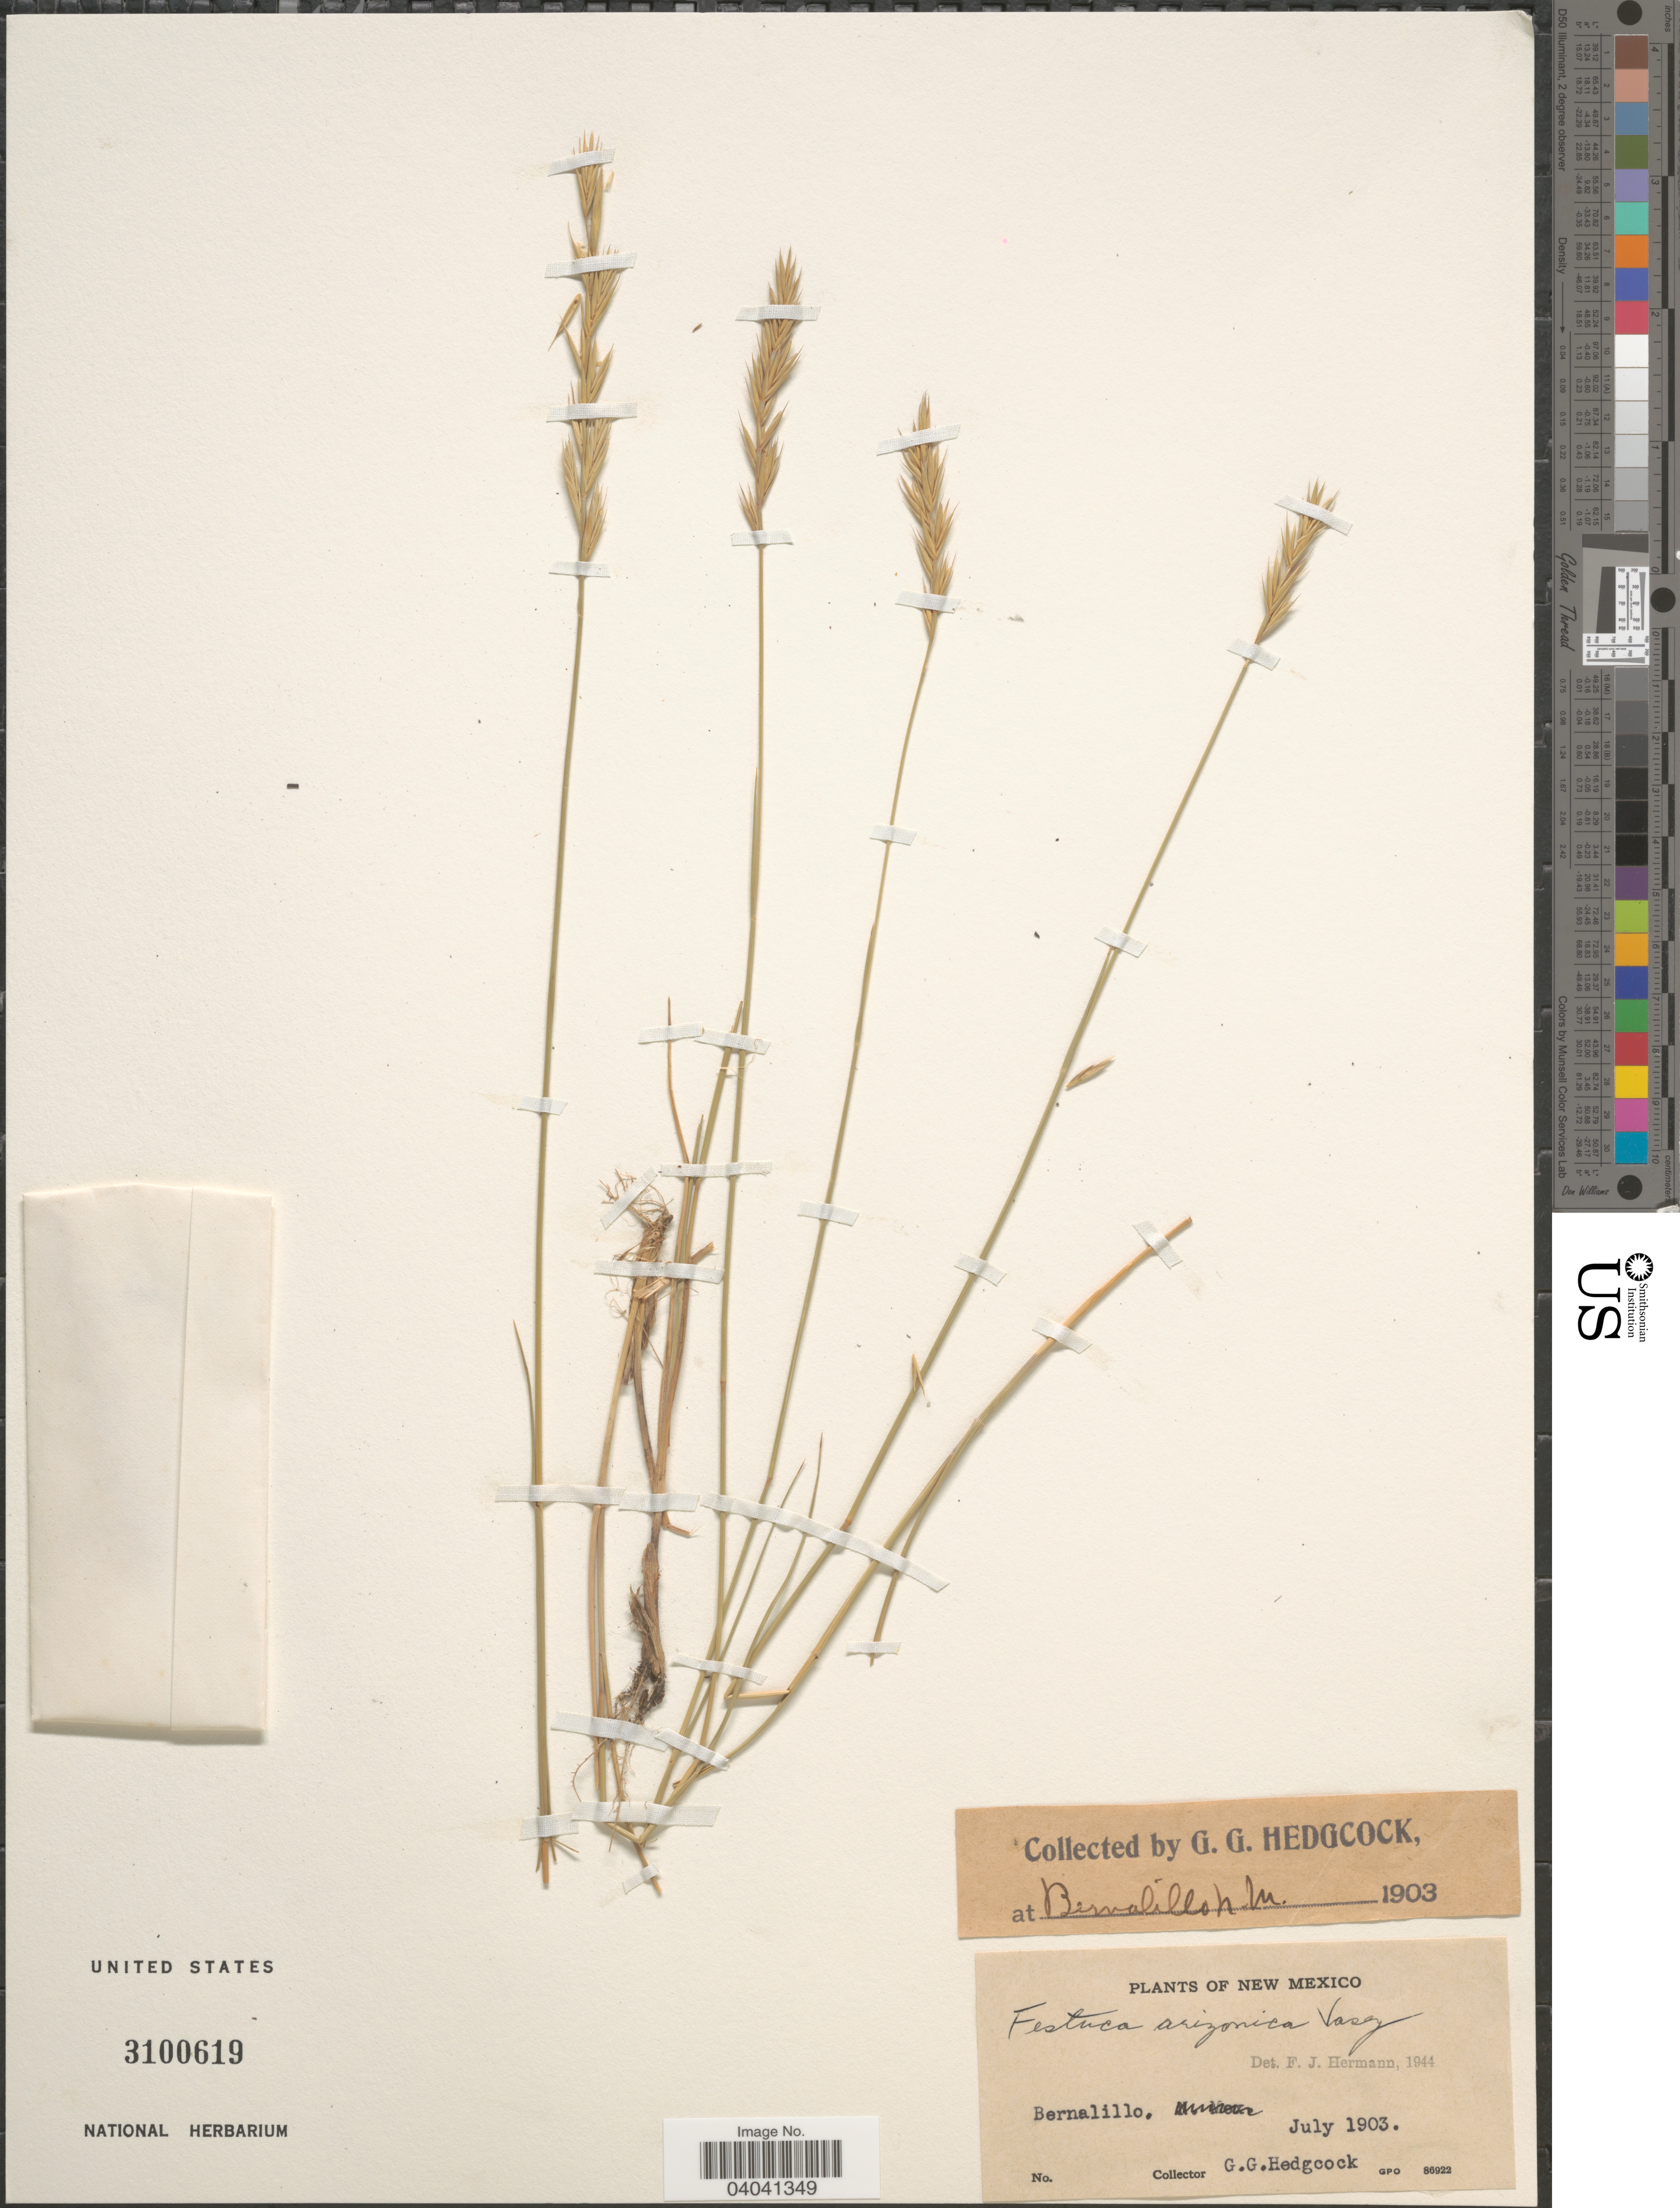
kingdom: Plantae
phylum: Tracheophyta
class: Liliopsida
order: Poales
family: Poaceae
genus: Festuca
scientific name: Festuca arizonica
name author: Vasey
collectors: G. Hedgcock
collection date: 1903-07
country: United States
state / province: New Mexico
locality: Bernalillo.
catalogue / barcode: US 3100619